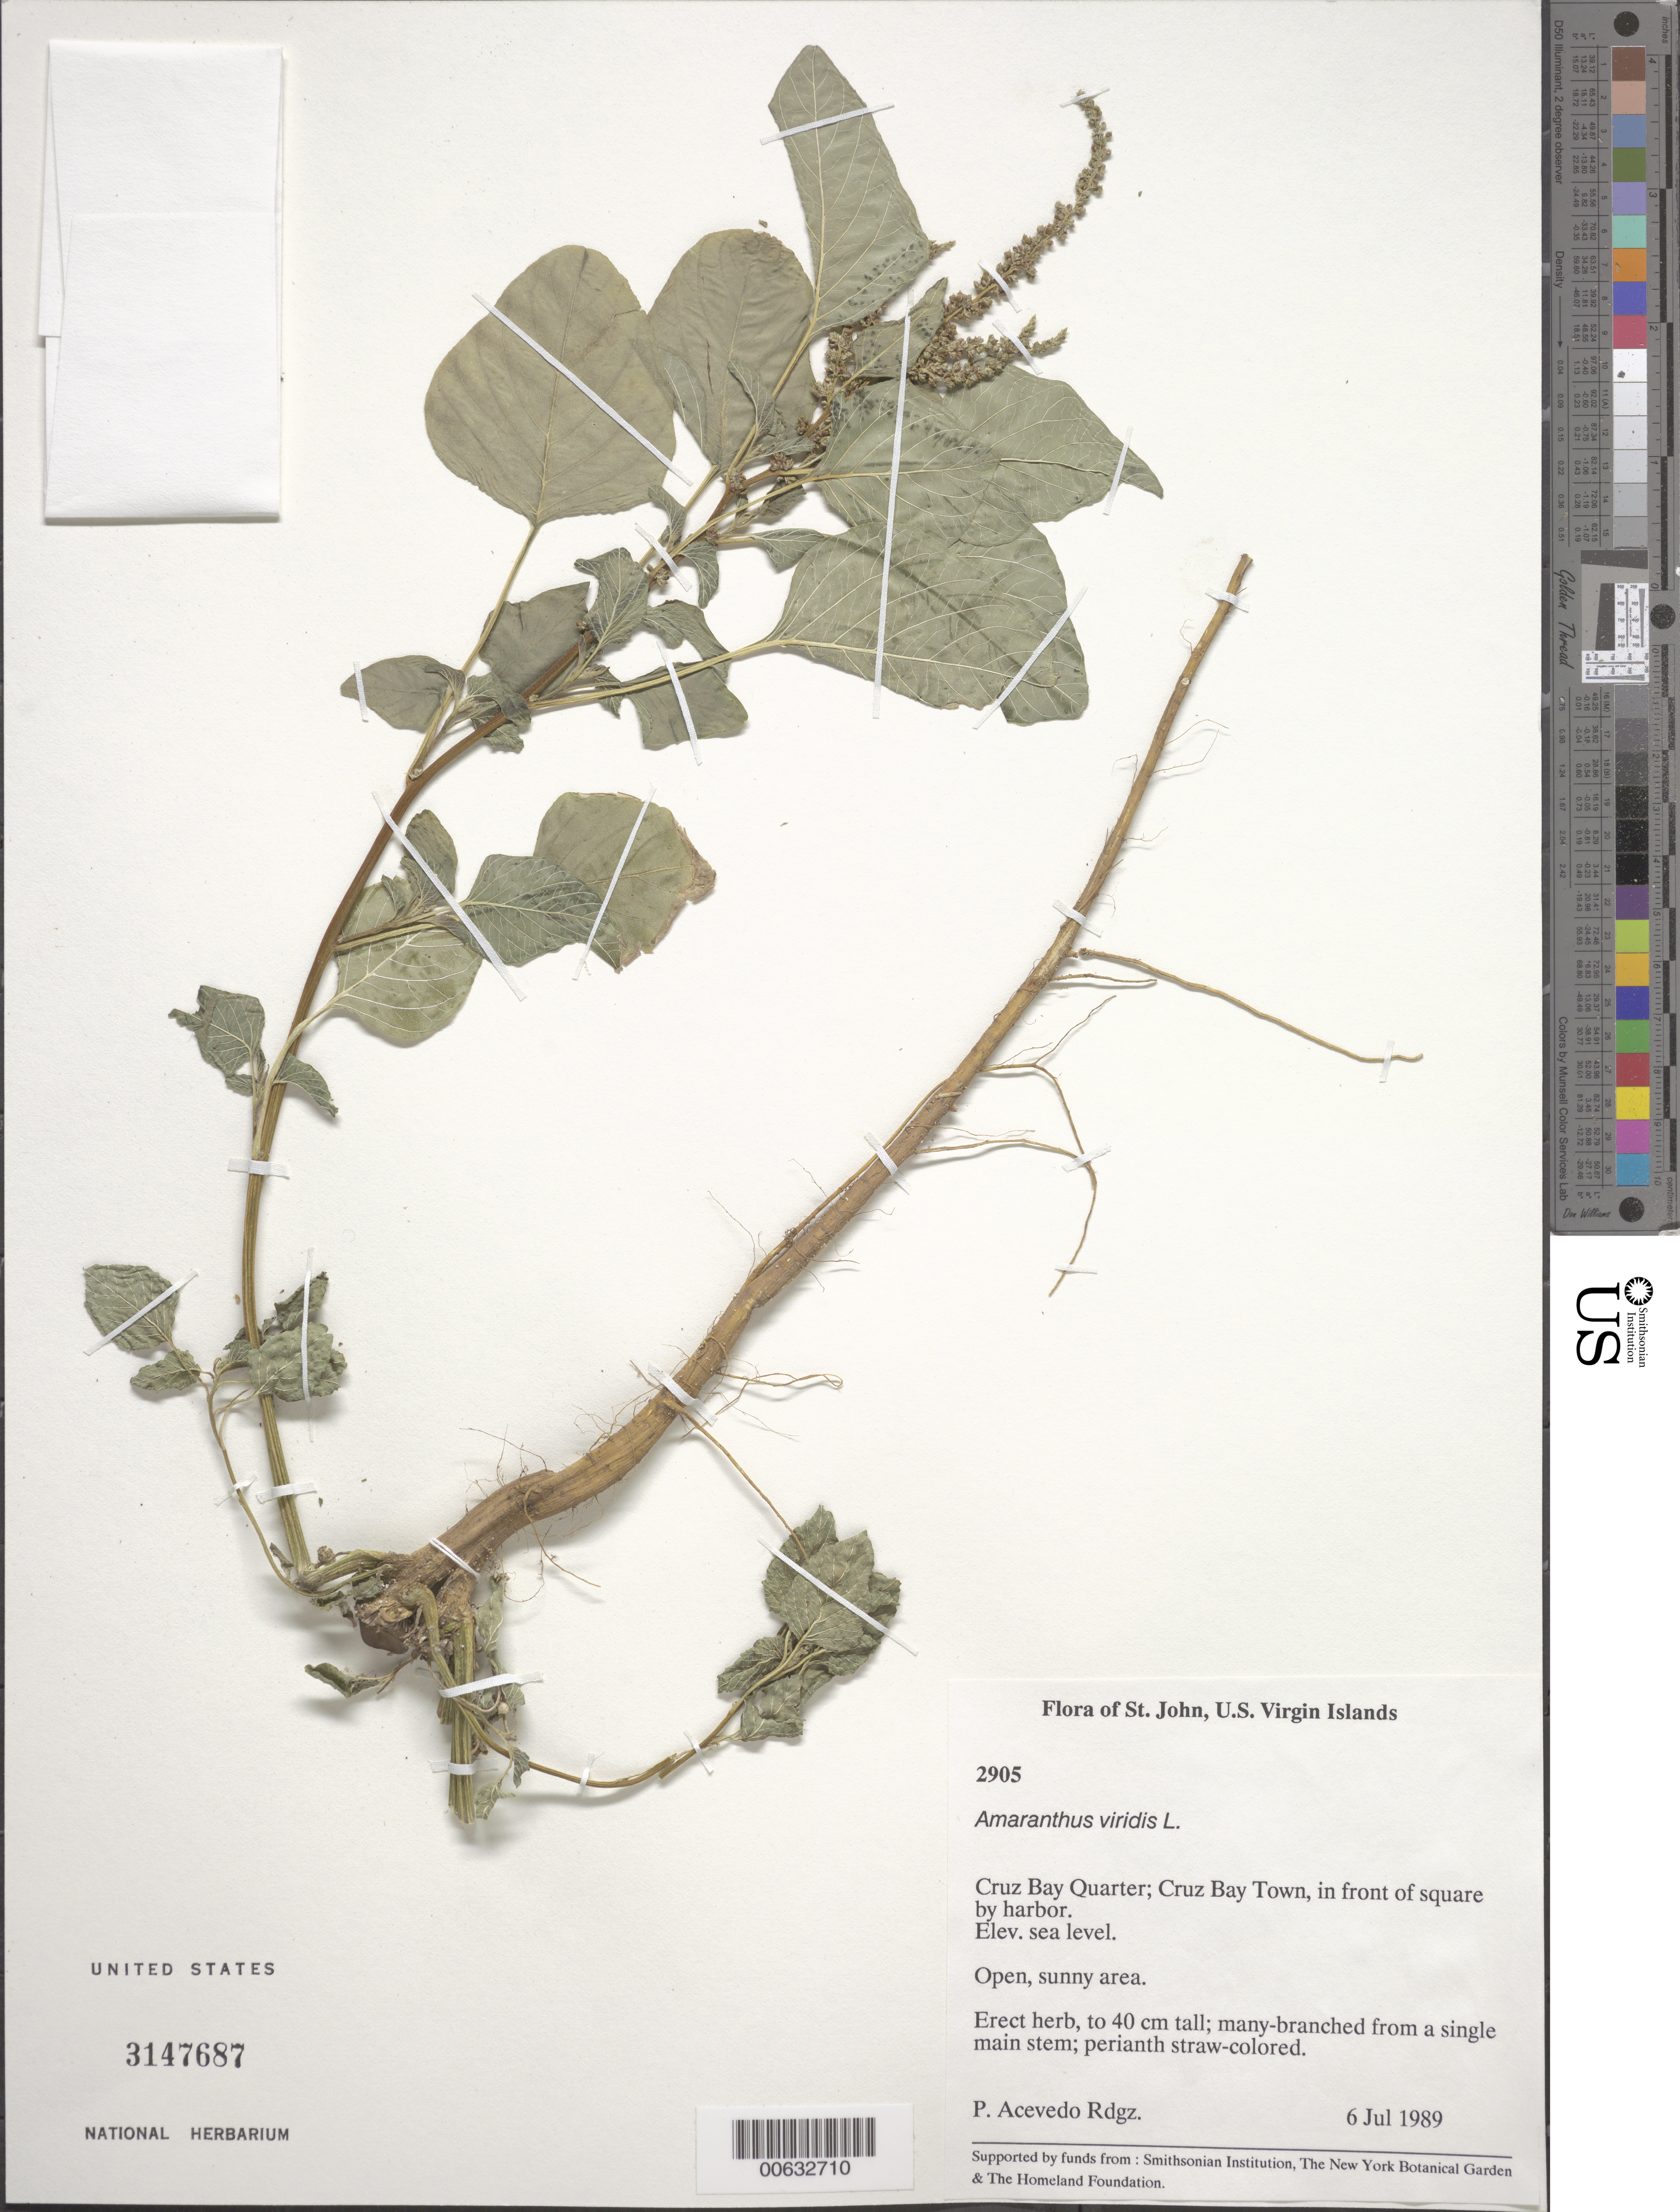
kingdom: Plantae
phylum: Tracheophyta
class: Magnoliopsida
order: Caryophyllales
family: Amaranthaceae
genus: Amaranthus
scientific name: Amaranthus viridis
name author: L.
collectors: P. Acevedo-Rodr. & L. Colon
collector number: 2905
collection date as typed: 06 Jul 1989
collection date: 1989-07-06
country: U.S. Virgin Islands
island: St. John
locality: Cruz Bay Quarter, at Cruz Bay by harbor.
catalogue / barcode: US 3147687